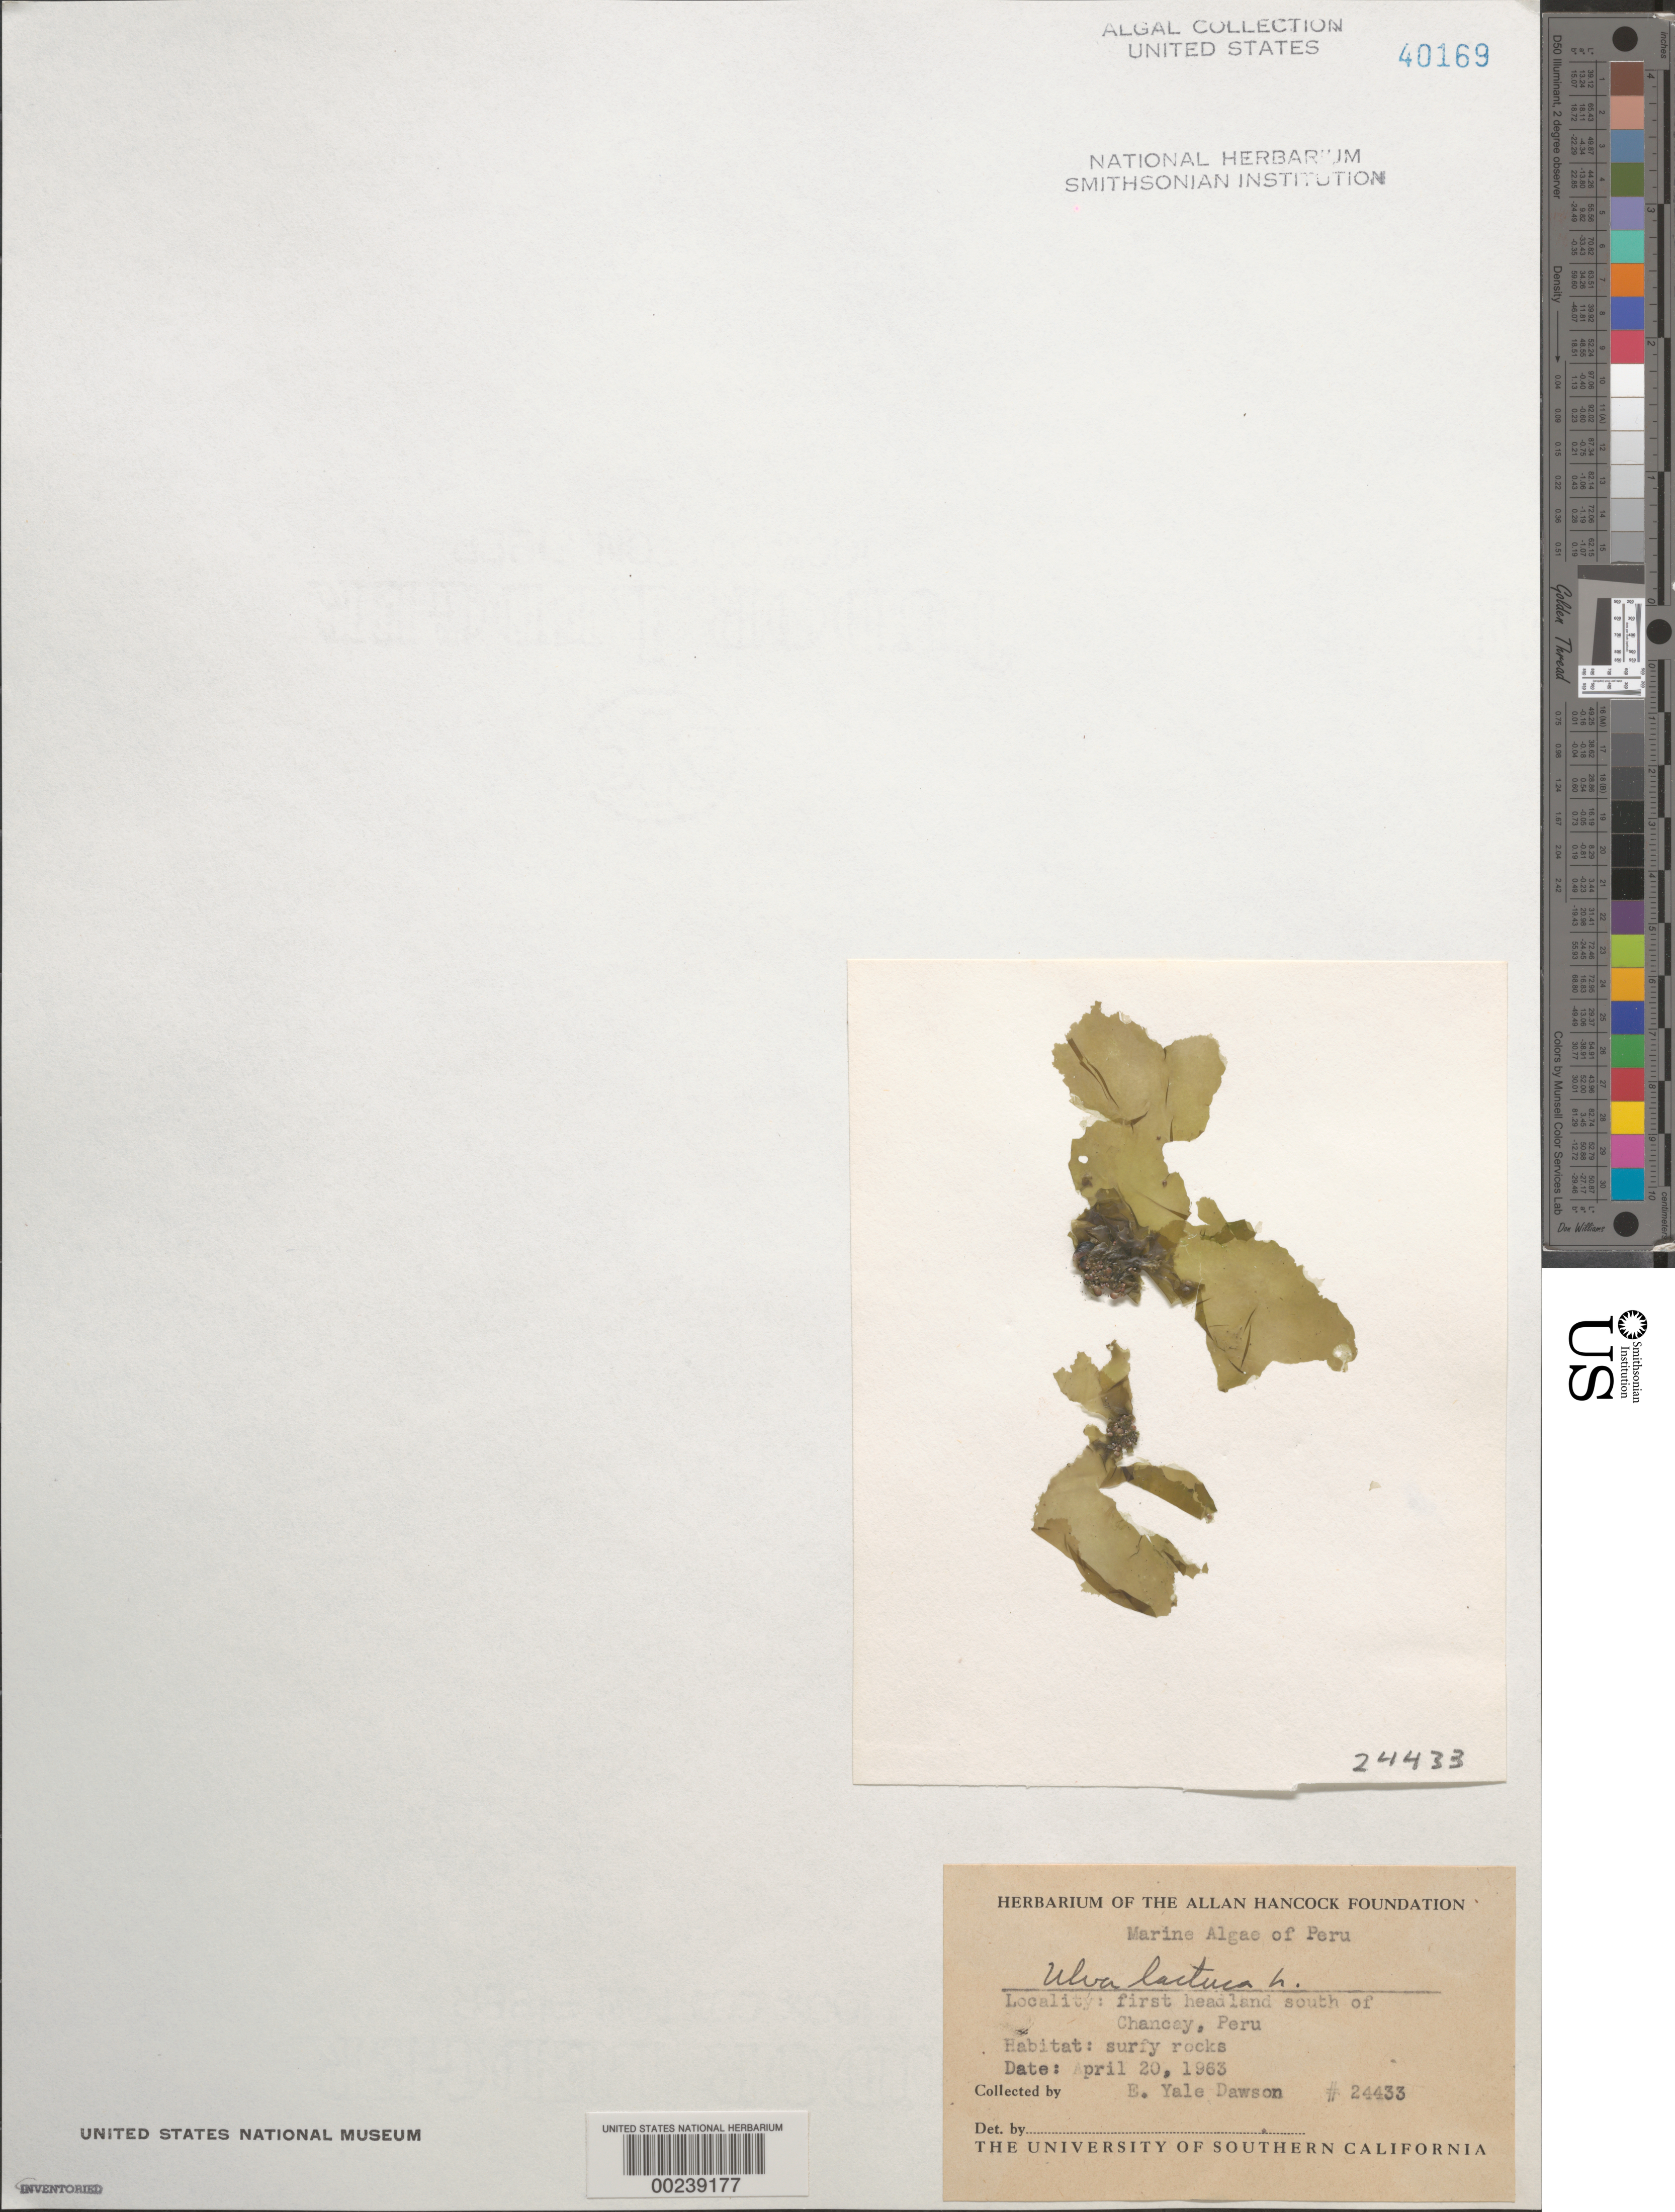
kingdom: Plantae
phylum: Chlorophyta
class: Ulvophyceae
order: Ulvales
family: Ulvaceae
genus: Ulva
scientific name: Ulva lactuca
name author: L.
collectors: E. Y. Dawson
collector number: EYD 24433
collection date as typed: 20 Apr 1963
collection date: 1963-04-20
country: Peru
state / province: Lima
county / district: Huaral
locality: South of chancay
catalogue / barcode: US 40169